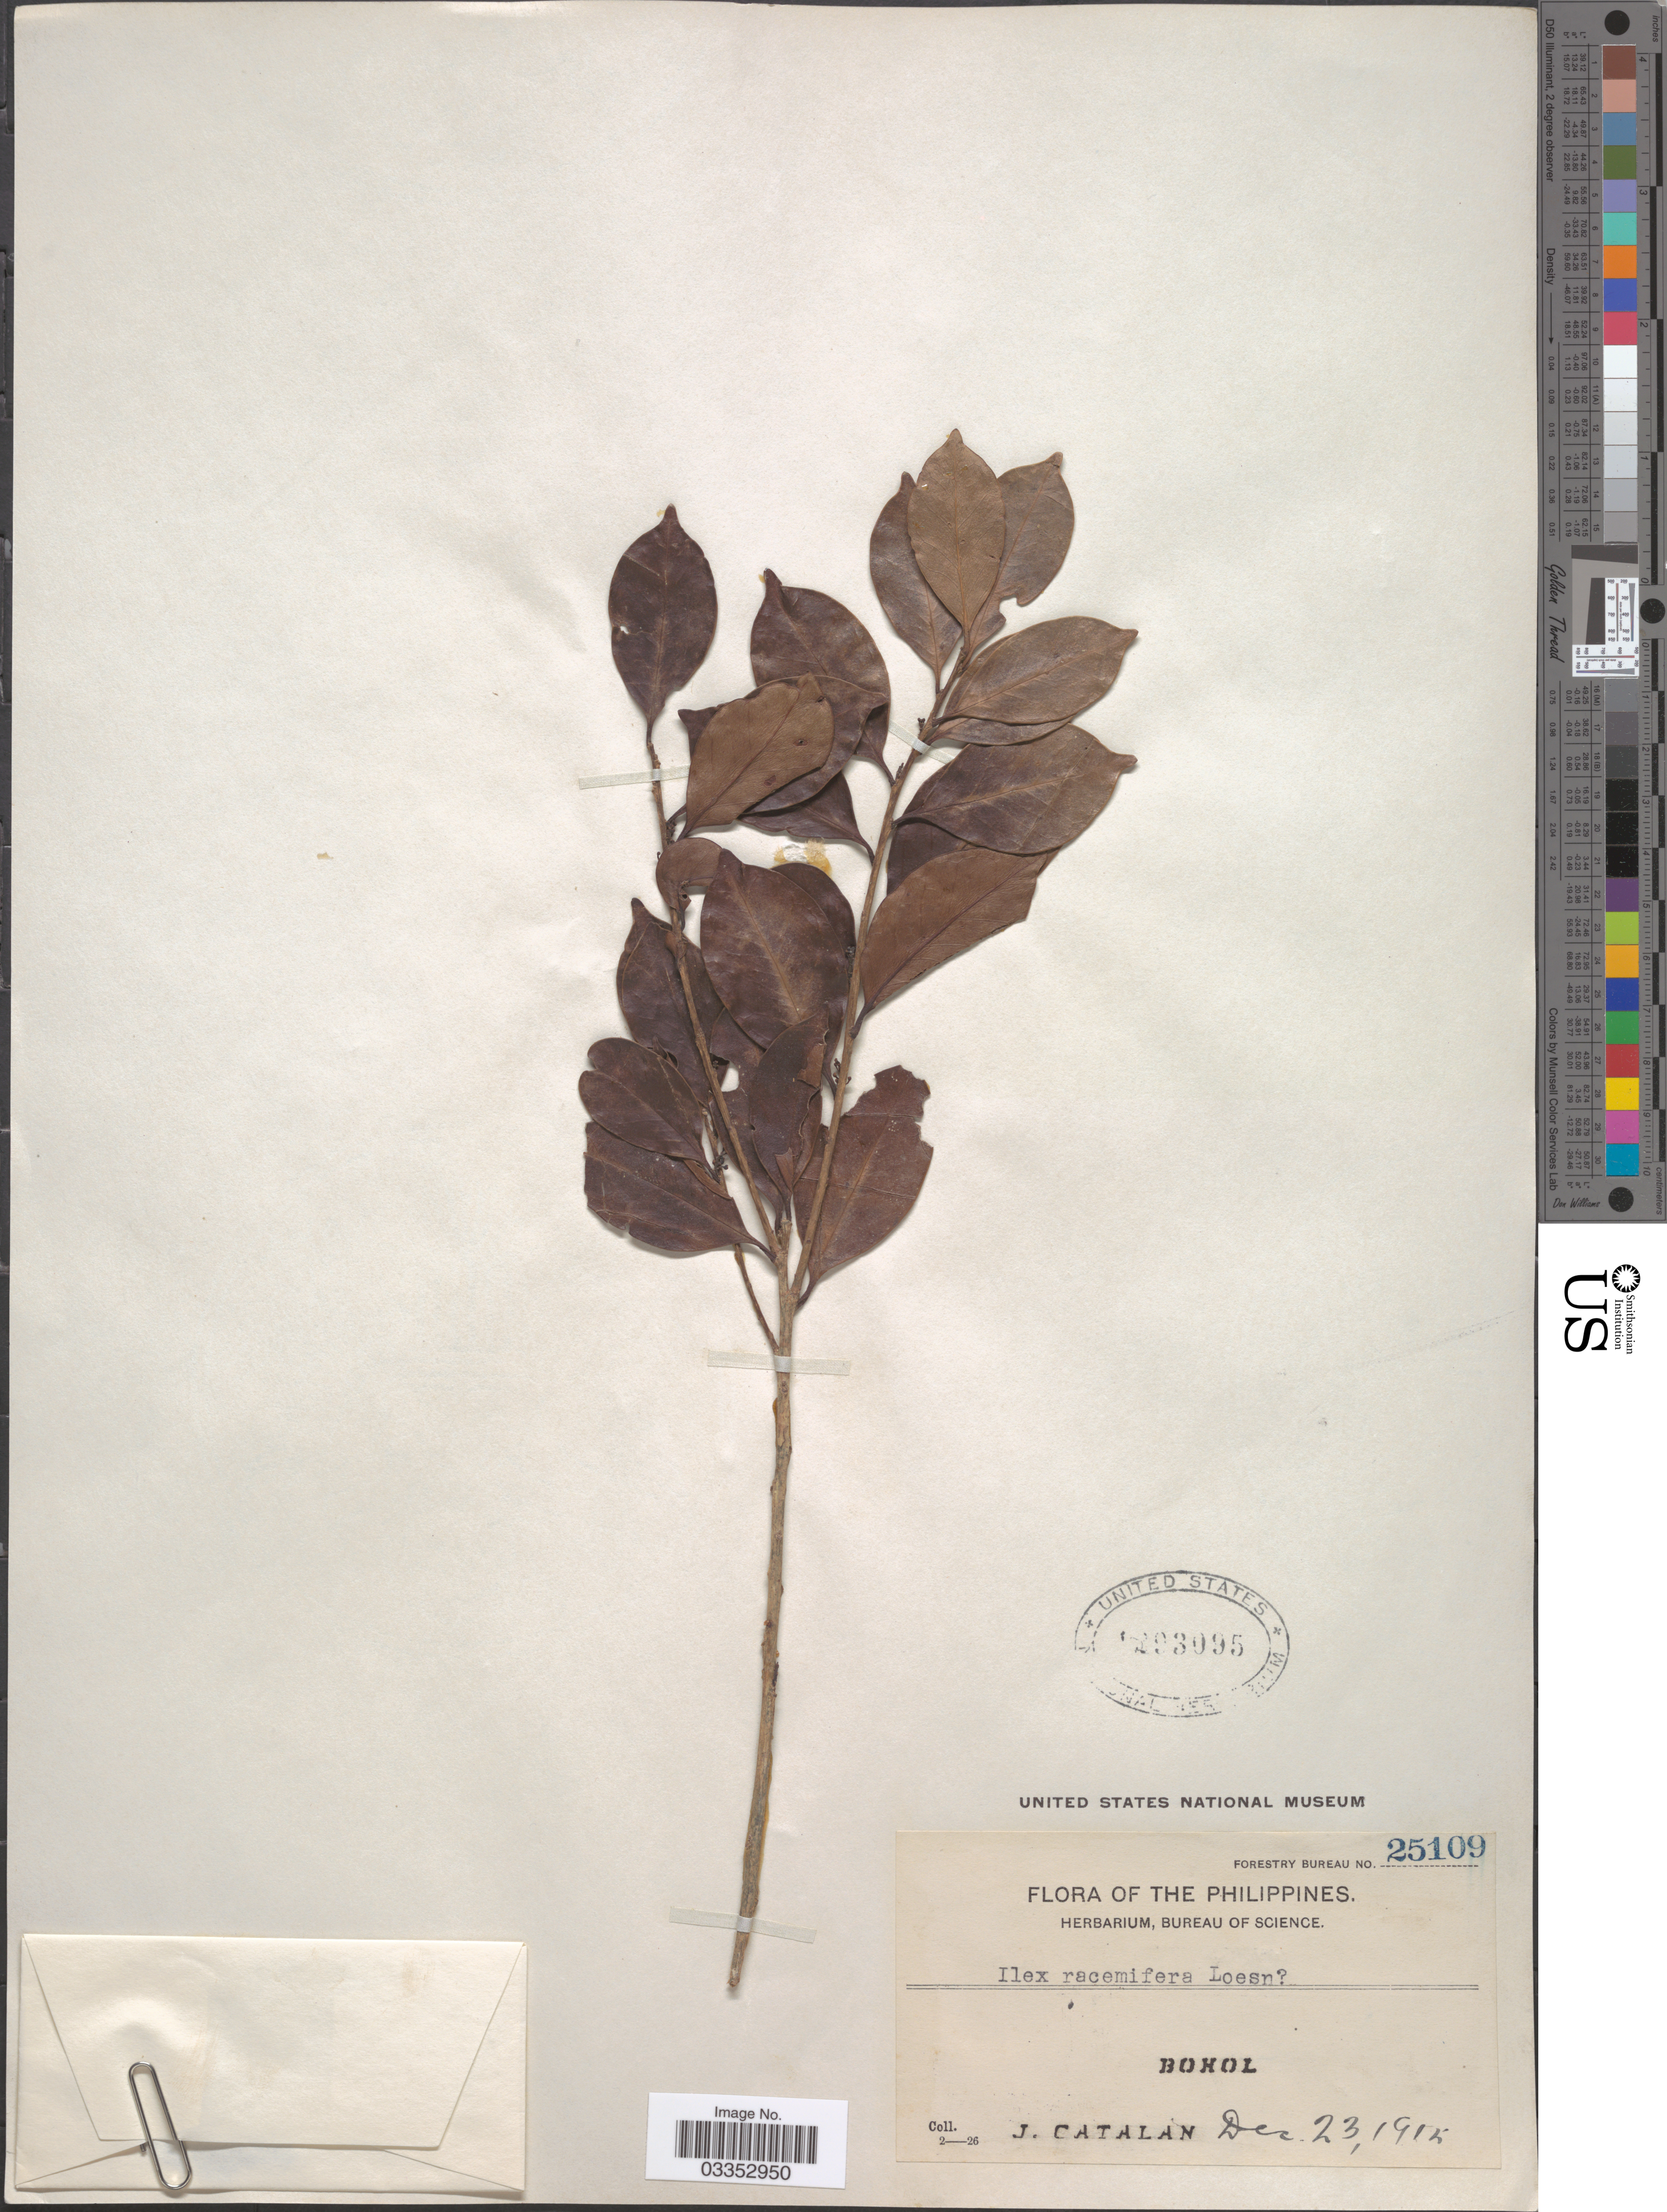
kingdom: Plantae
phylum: Tracheophyta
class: Magnoliopsida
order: Aquifoliales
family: Aquifoliaceae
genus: Ilex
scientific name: Ilex racemifera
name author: Loes.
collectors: J. Catalan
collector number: Forestry Bureau 25109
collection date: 1912-12-23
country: Philippines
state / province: Central Visayas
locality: Bohol.